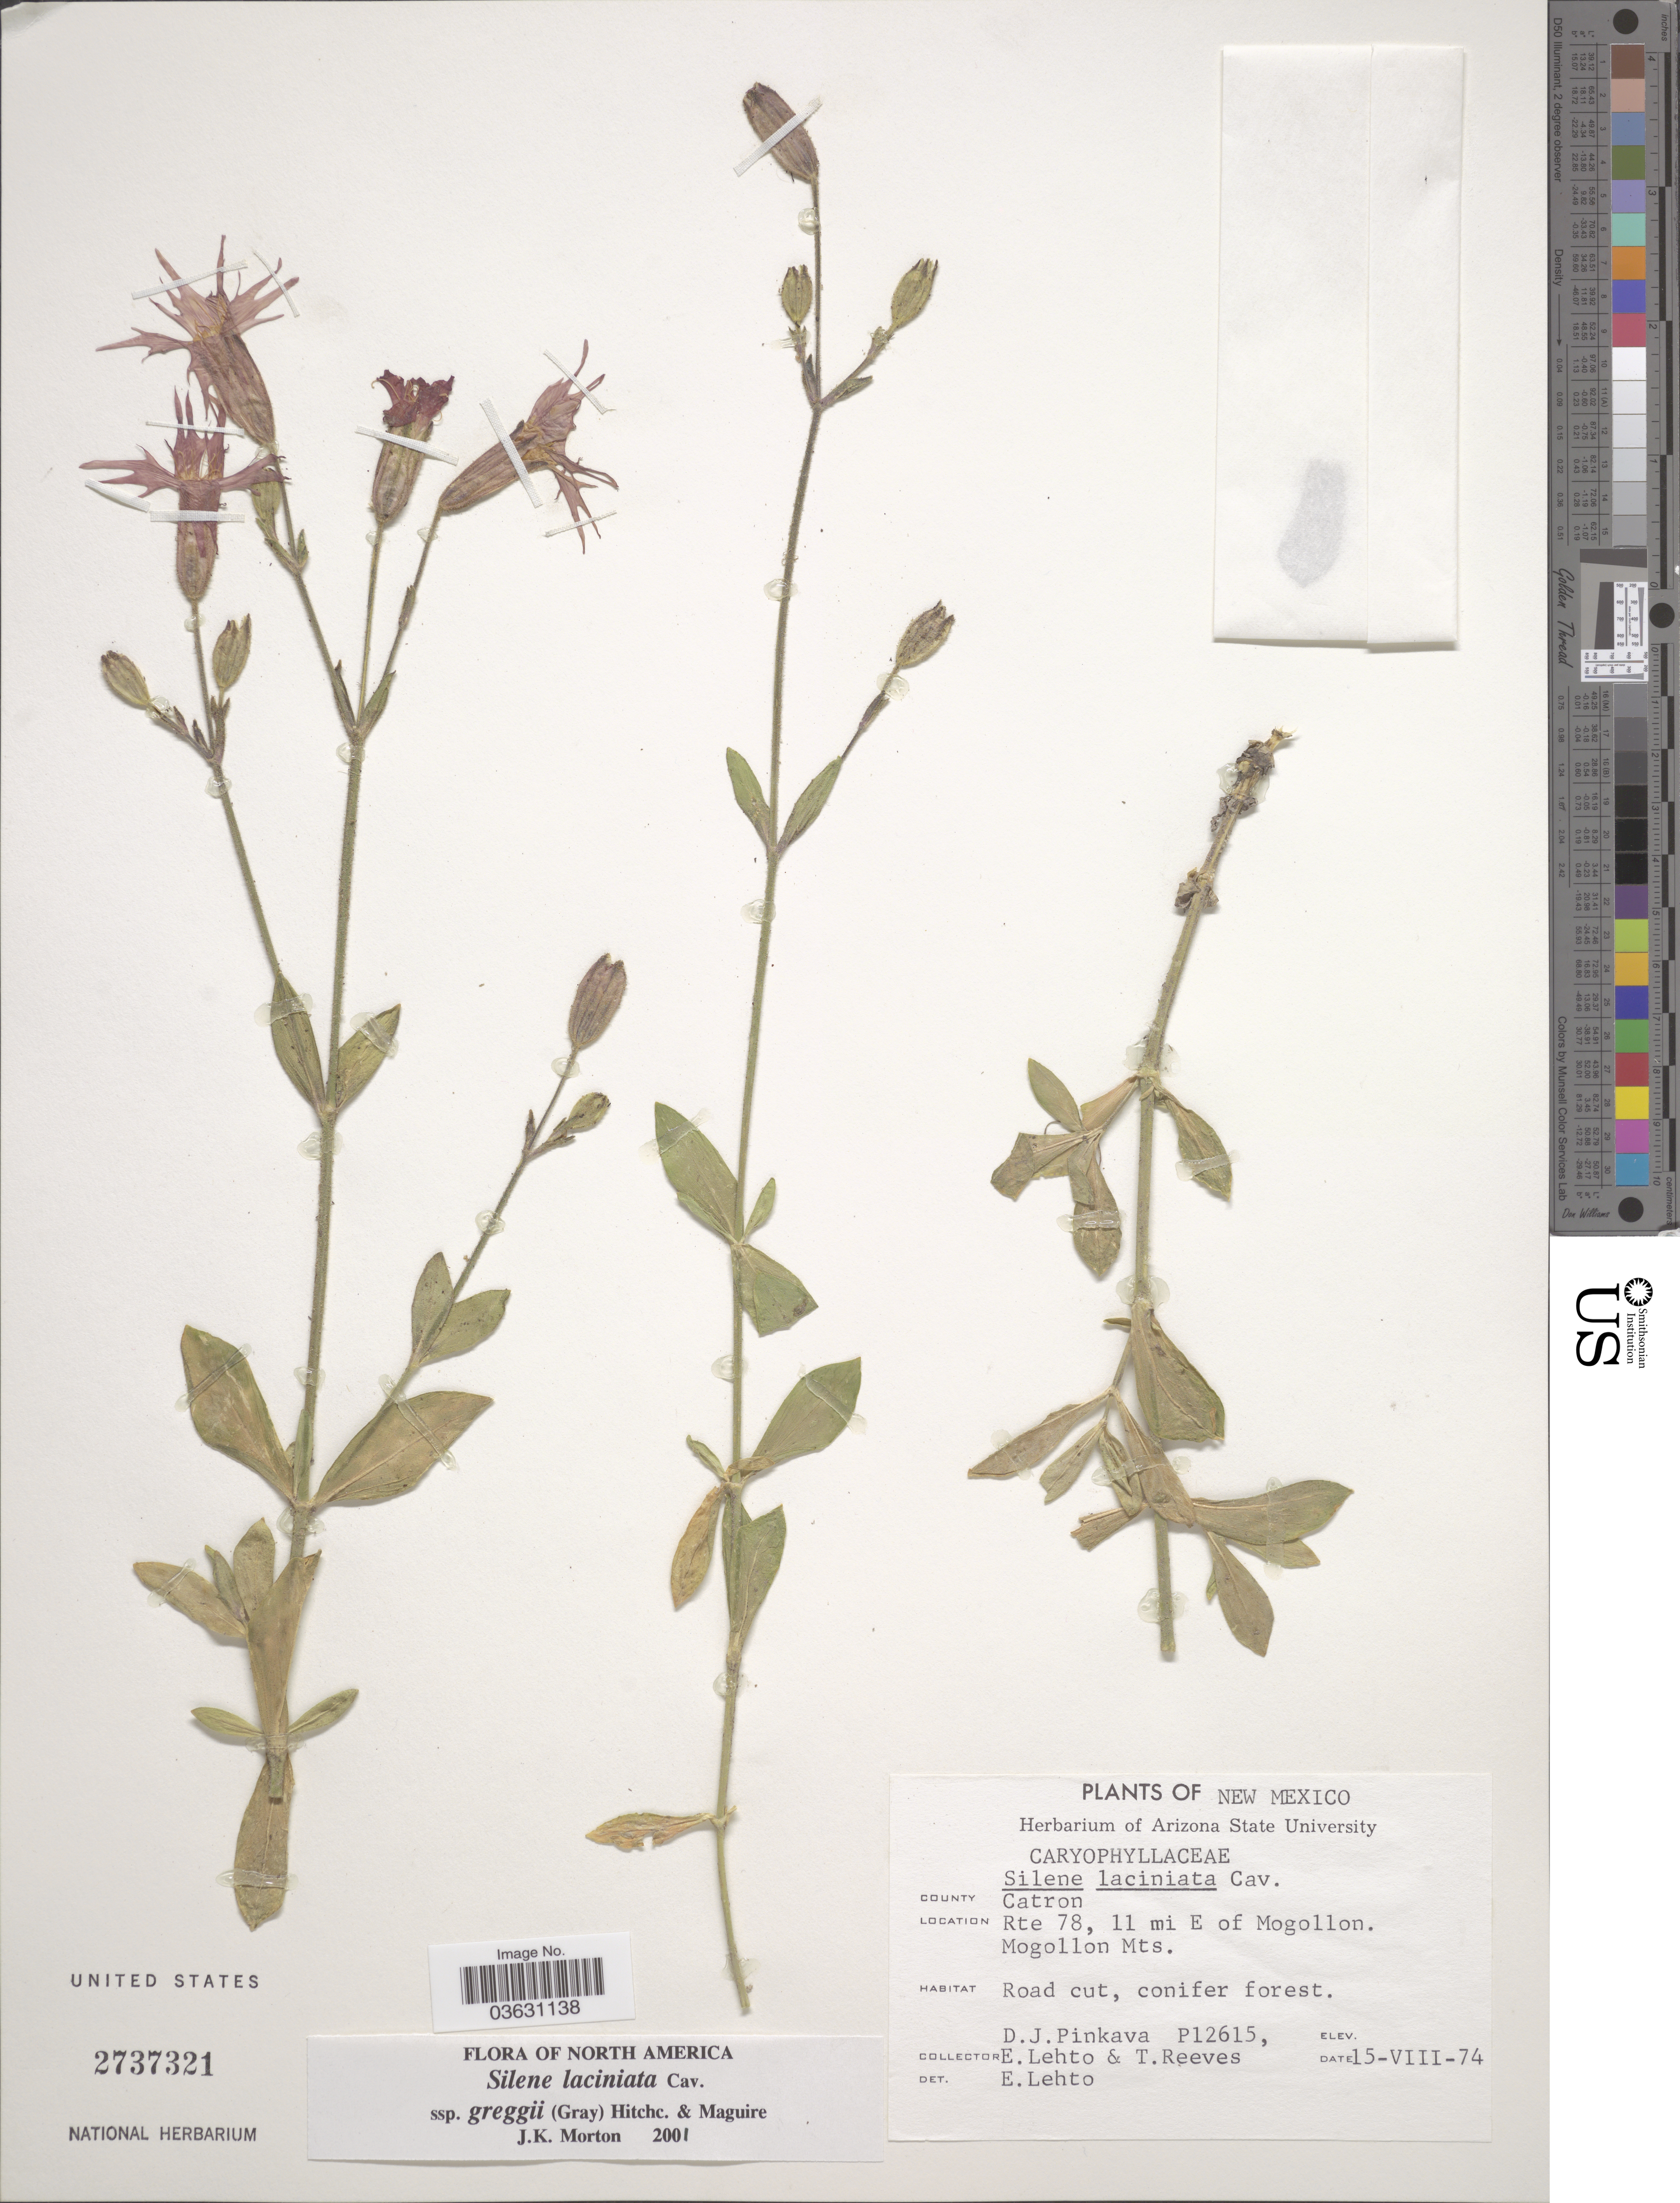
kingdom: Plantae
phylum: Tracheophyta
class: Magnoliopsida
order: Caryophyllales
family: Caryophyllaceae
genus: Silene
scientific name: Silene laciniata subsp. greggii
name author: (A. Gray) C.L. Hitchc. & Maguire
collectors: D. J. Pinkava, E. Lehto & T. Reeves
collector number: P12615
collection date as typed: Transcribed d/m/y: 15/8/74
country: United States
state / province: New Mexico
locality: County Catron. Rte 78, 11 mi E of Mogollon. Mogollon Mts.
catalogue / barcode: US 2737321